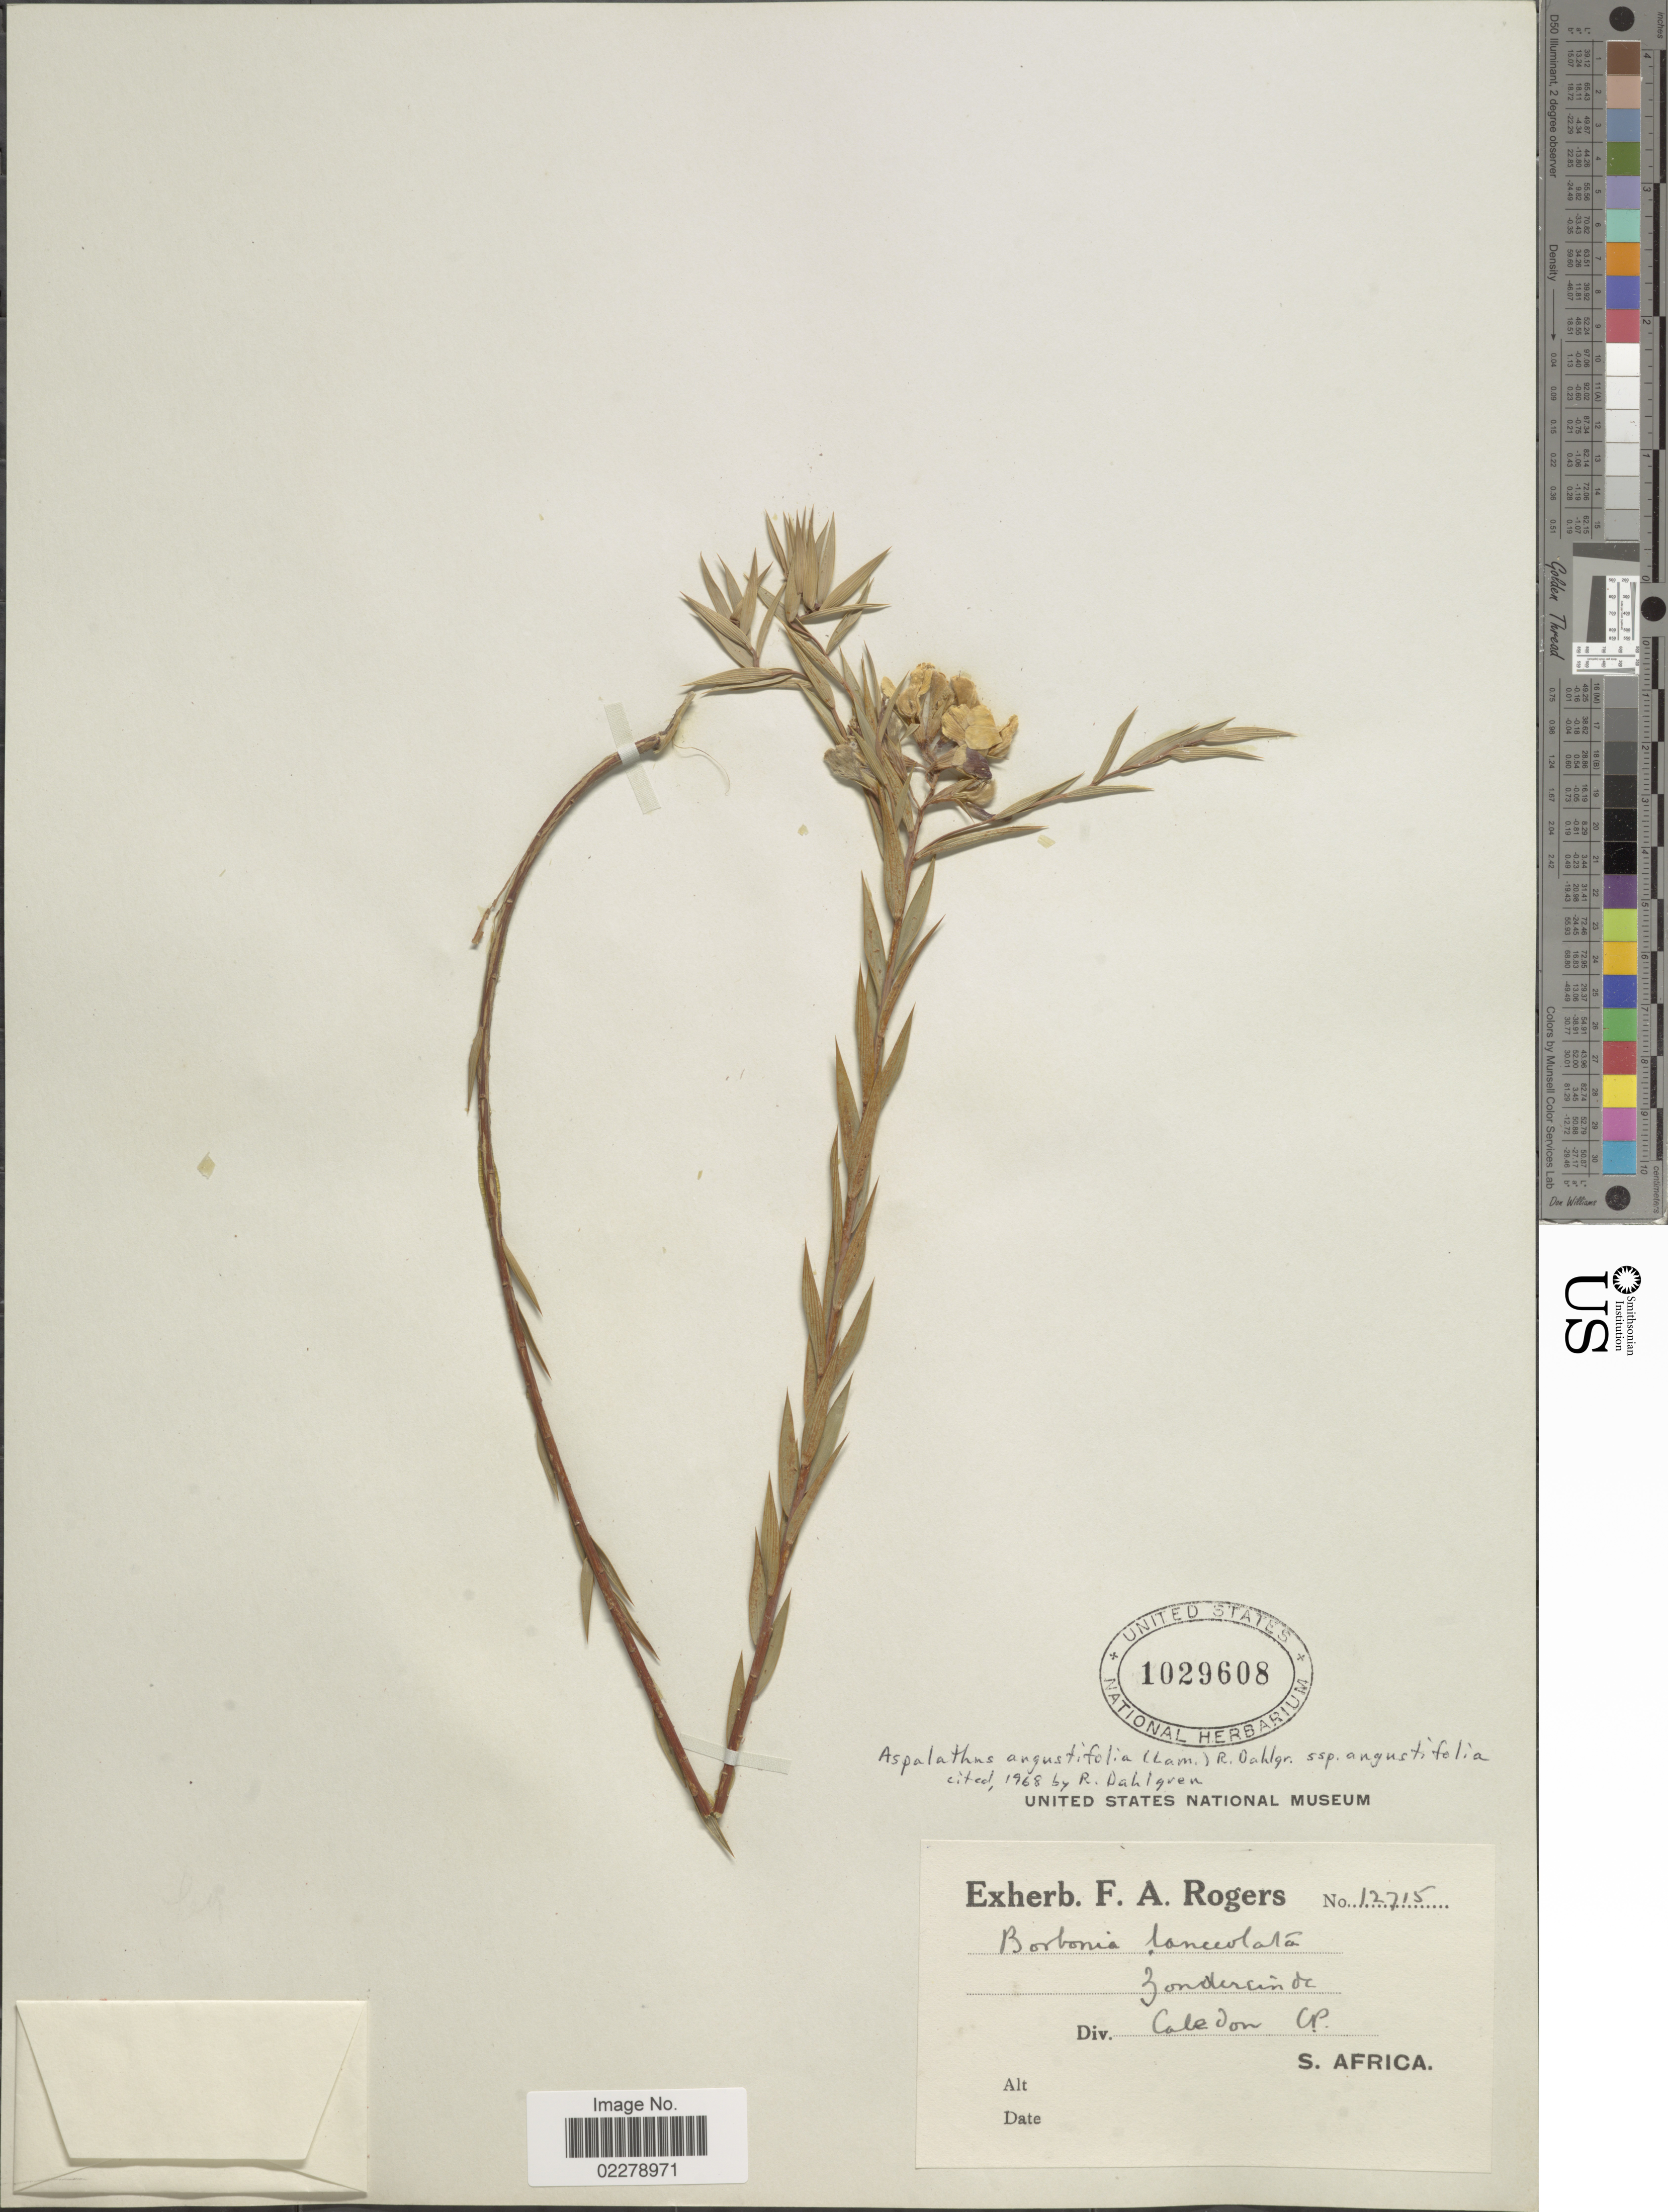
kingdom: Plantae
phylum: Tracheophyta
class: Magnoliopsida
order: Fabales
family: Fabaceae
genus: Aspalathus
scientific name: Aspalathus angustifolia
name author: (Lam.) R. Dahlgren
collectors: ex herb. F. A. Rogers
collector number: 12715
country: South Africa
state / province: Western Cape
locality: Zondereinde, Div. Caledon, CP. [Cape Province]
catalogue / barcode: US 1029608